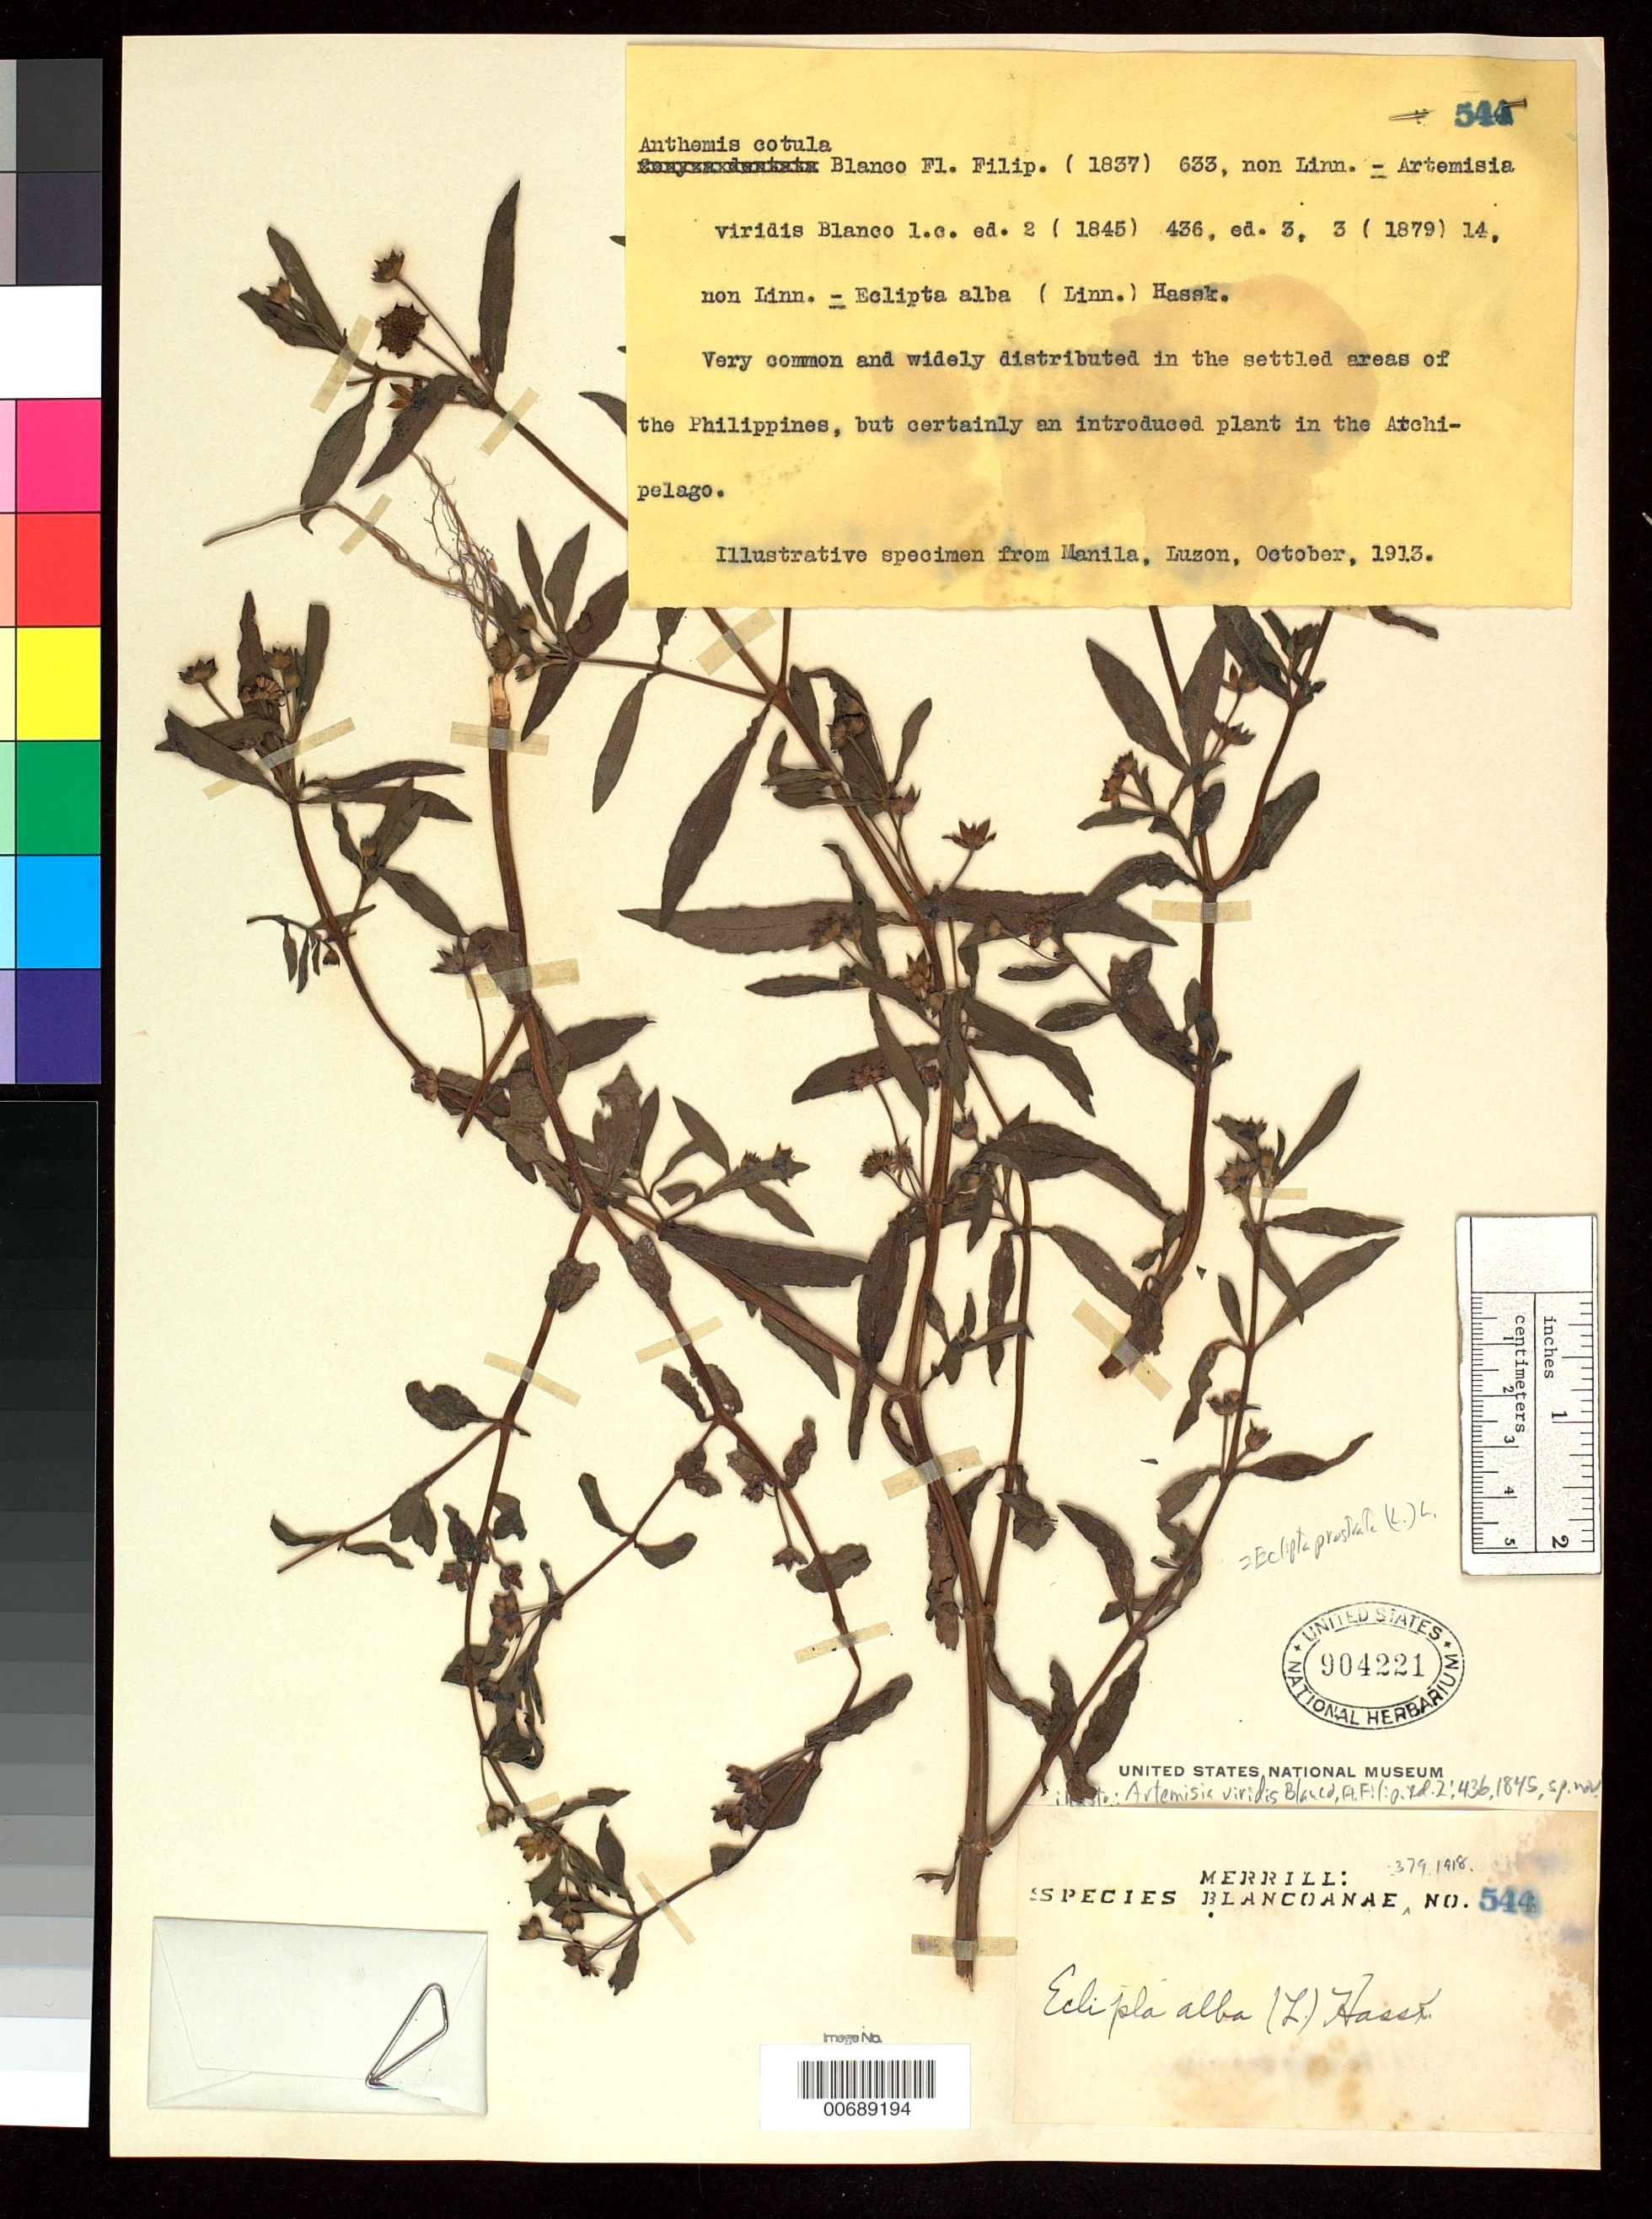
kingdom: Plantae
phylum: Tracheophyta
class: Magnoliopsida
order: Asterales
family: Asteraceae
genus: Eclipta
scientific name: Eclipta alba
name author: (L.) Hassk.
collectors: E. D. Merrill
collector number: Sp. Blancoan. 0544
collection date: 1913-10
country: Philippines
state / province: National Capital Region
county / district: Manila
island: Luzon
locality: Manila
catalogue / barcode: US 904221